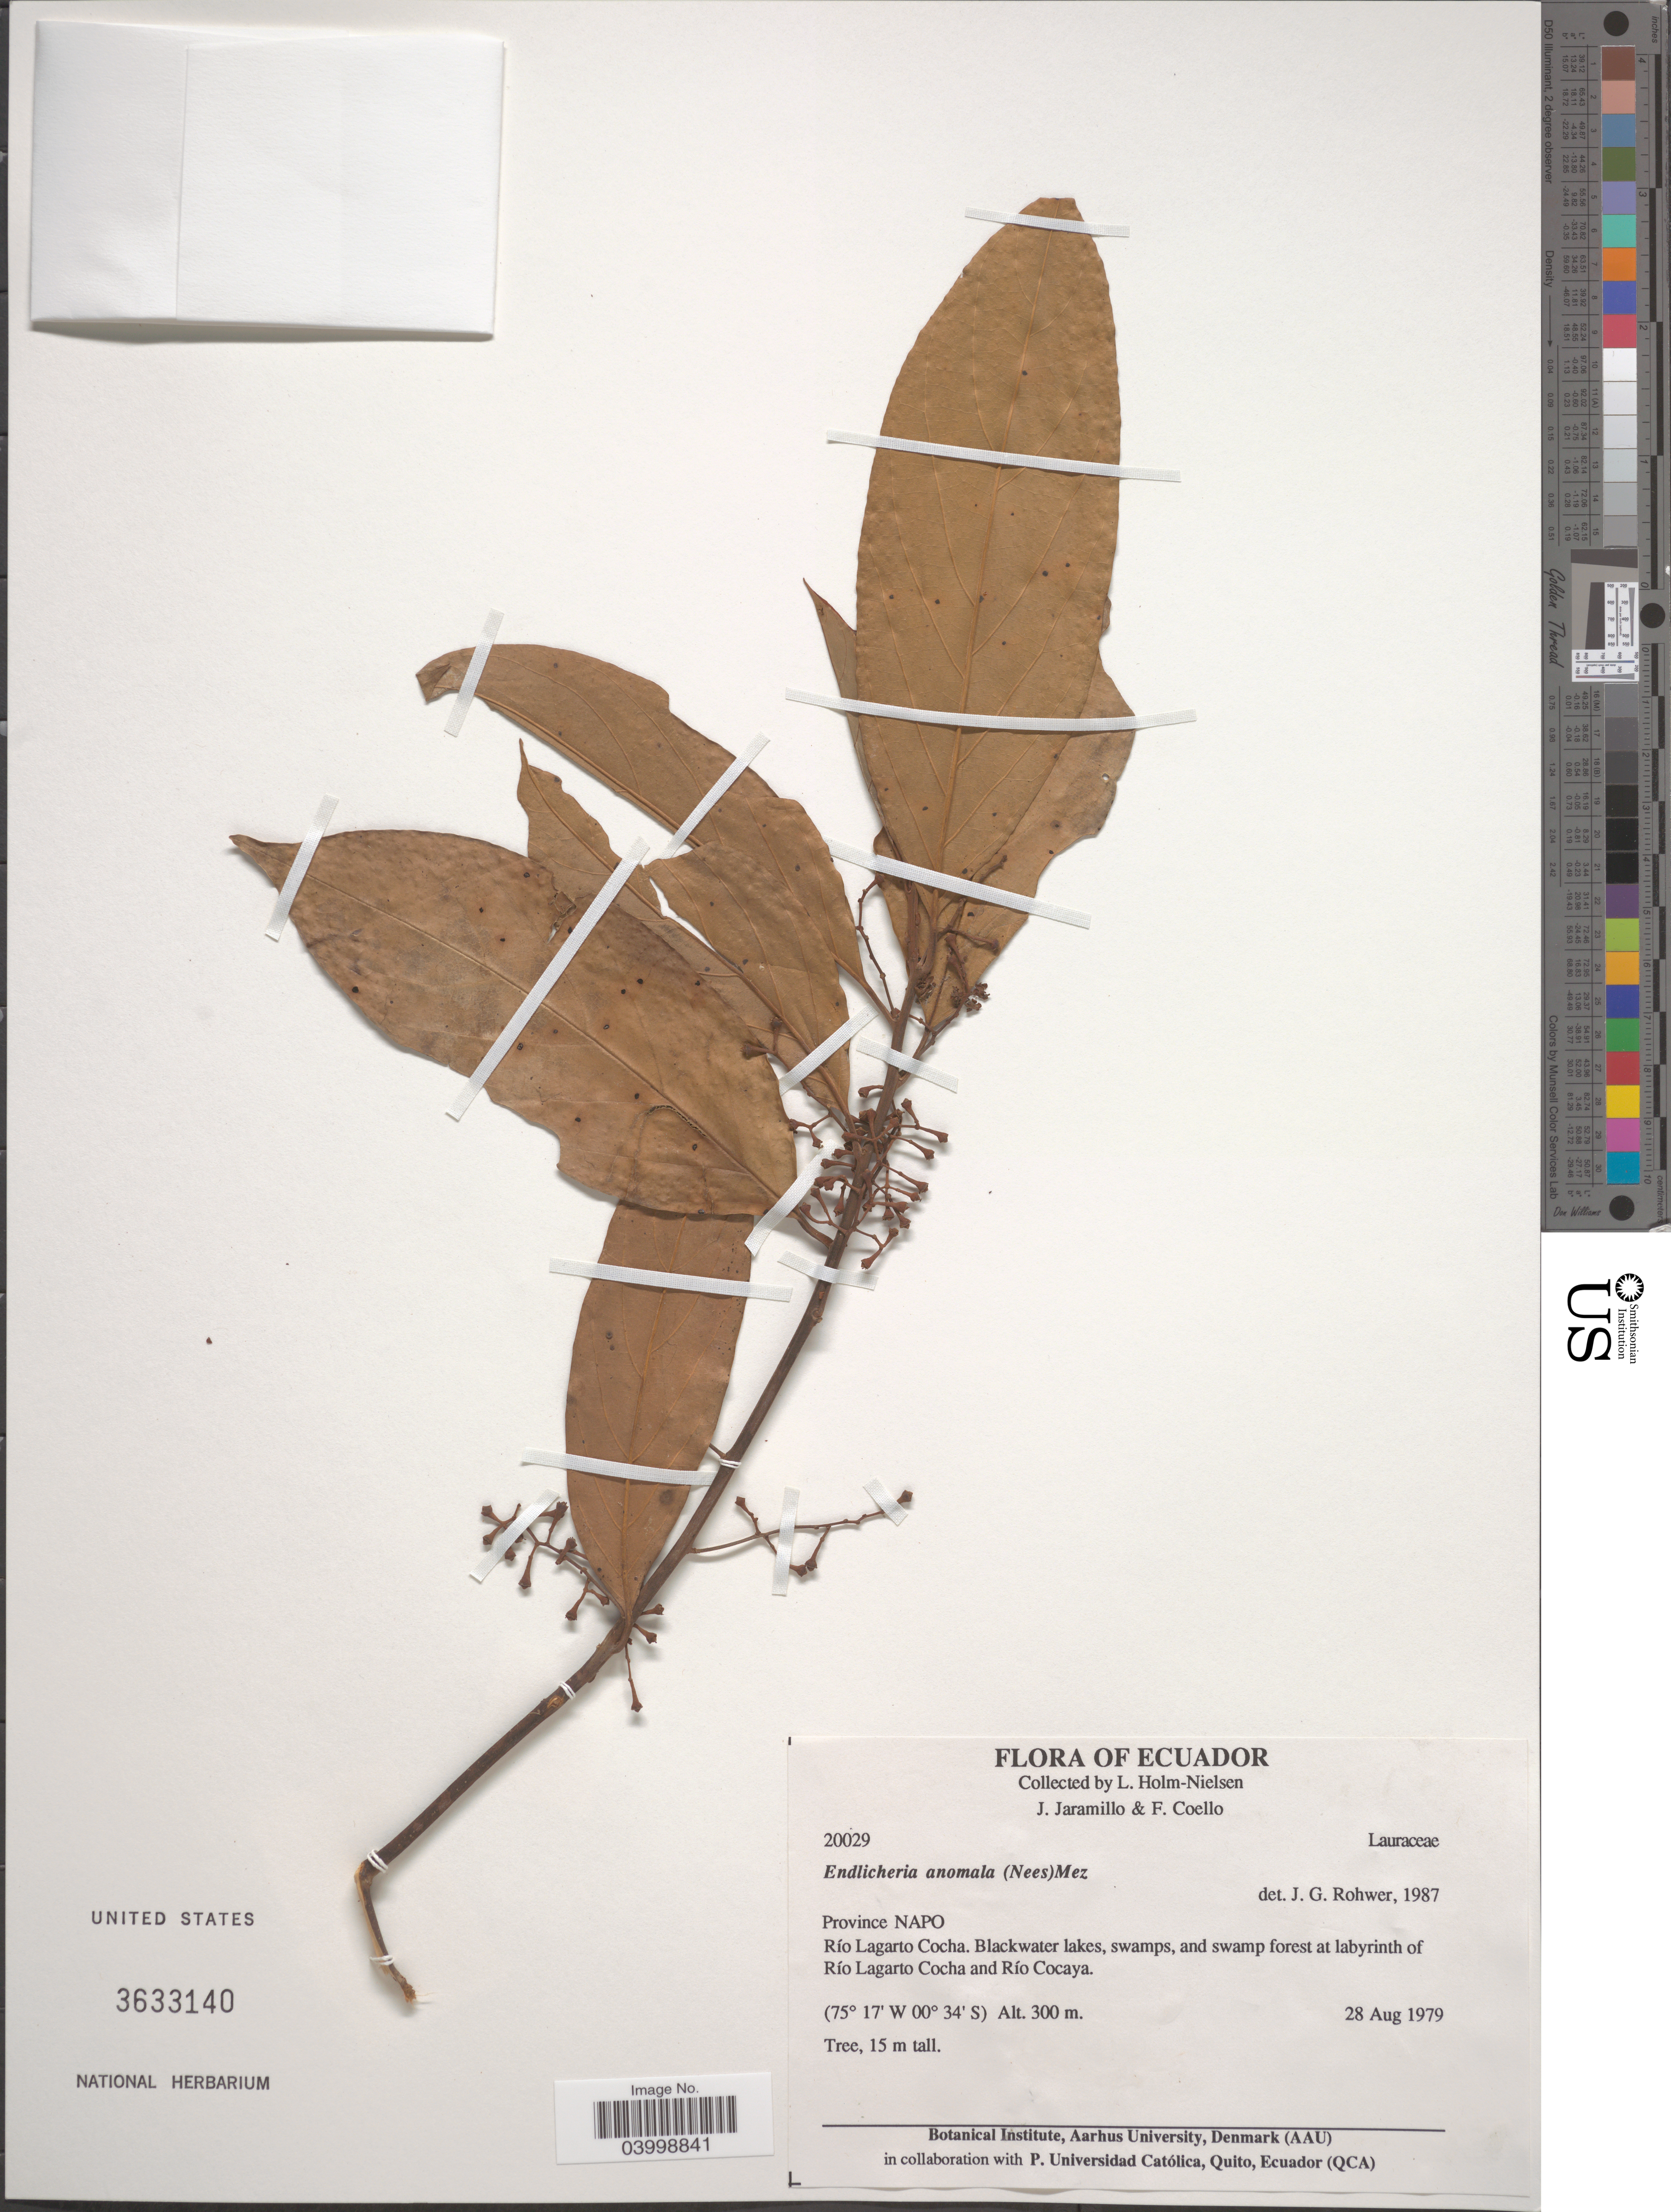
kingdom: Plantae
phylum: Tracheophyta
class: Magnoliopsida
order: Laurales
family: Lauraceae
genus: Endlicheria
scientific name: Endlicheria anomala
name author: Nees ex Meisn.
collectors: L. Holm-Nielsen, J. Jaramillo & F. Coello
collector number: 20029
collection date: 1979-08-28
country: Ecuador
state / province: Napo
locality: Río Lagarto Cocha. Blackwater lakes, swamps, and swamp forest at labyrinth of Río Lagarto Cocha and Río Cocaya.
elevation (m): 300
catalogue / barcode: US 3633140